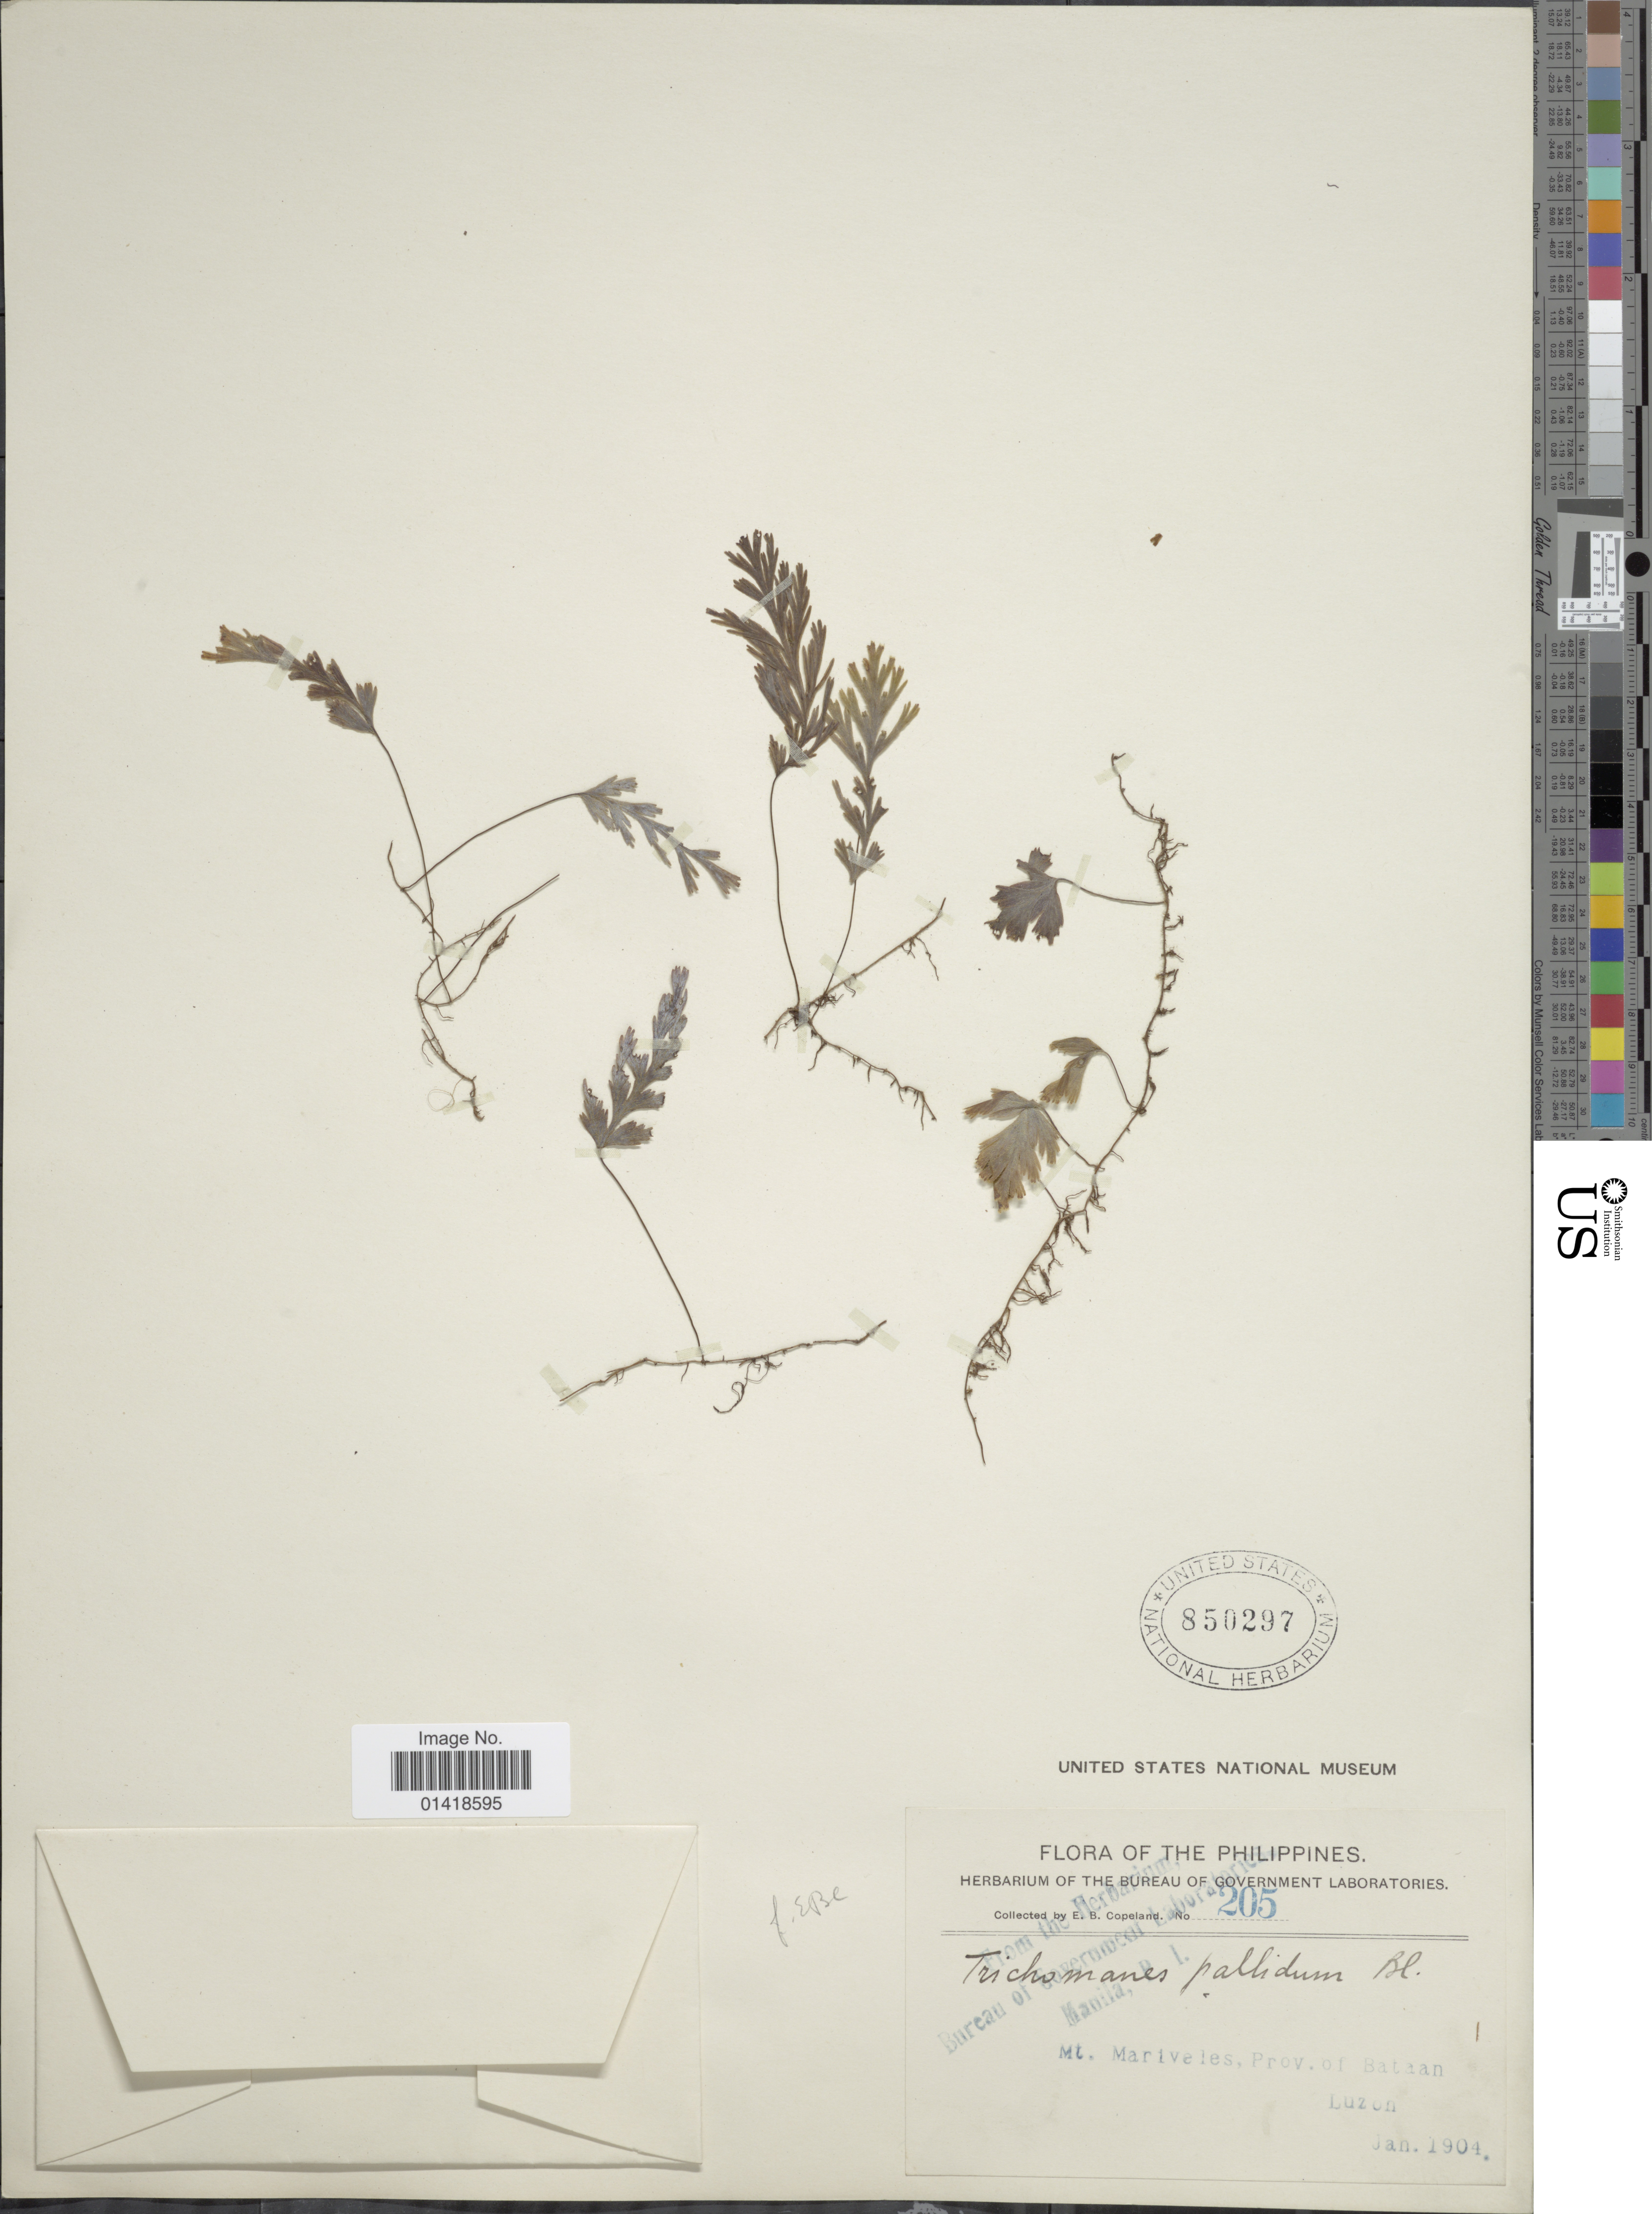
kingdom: Plantae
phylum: Tracheophyta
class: Polypodiopsida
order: Hymenophyllales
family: Hymenophyllaceae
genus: Hymenophyllum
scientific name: Hymenophyllum pallidum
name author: (Blume) Ebihara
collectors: E. B. Copeland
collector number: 205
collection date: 1904-01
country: Philippines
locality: Mt. Mariveles. Prov. of Bataan. Luzon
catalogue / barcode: US 850297